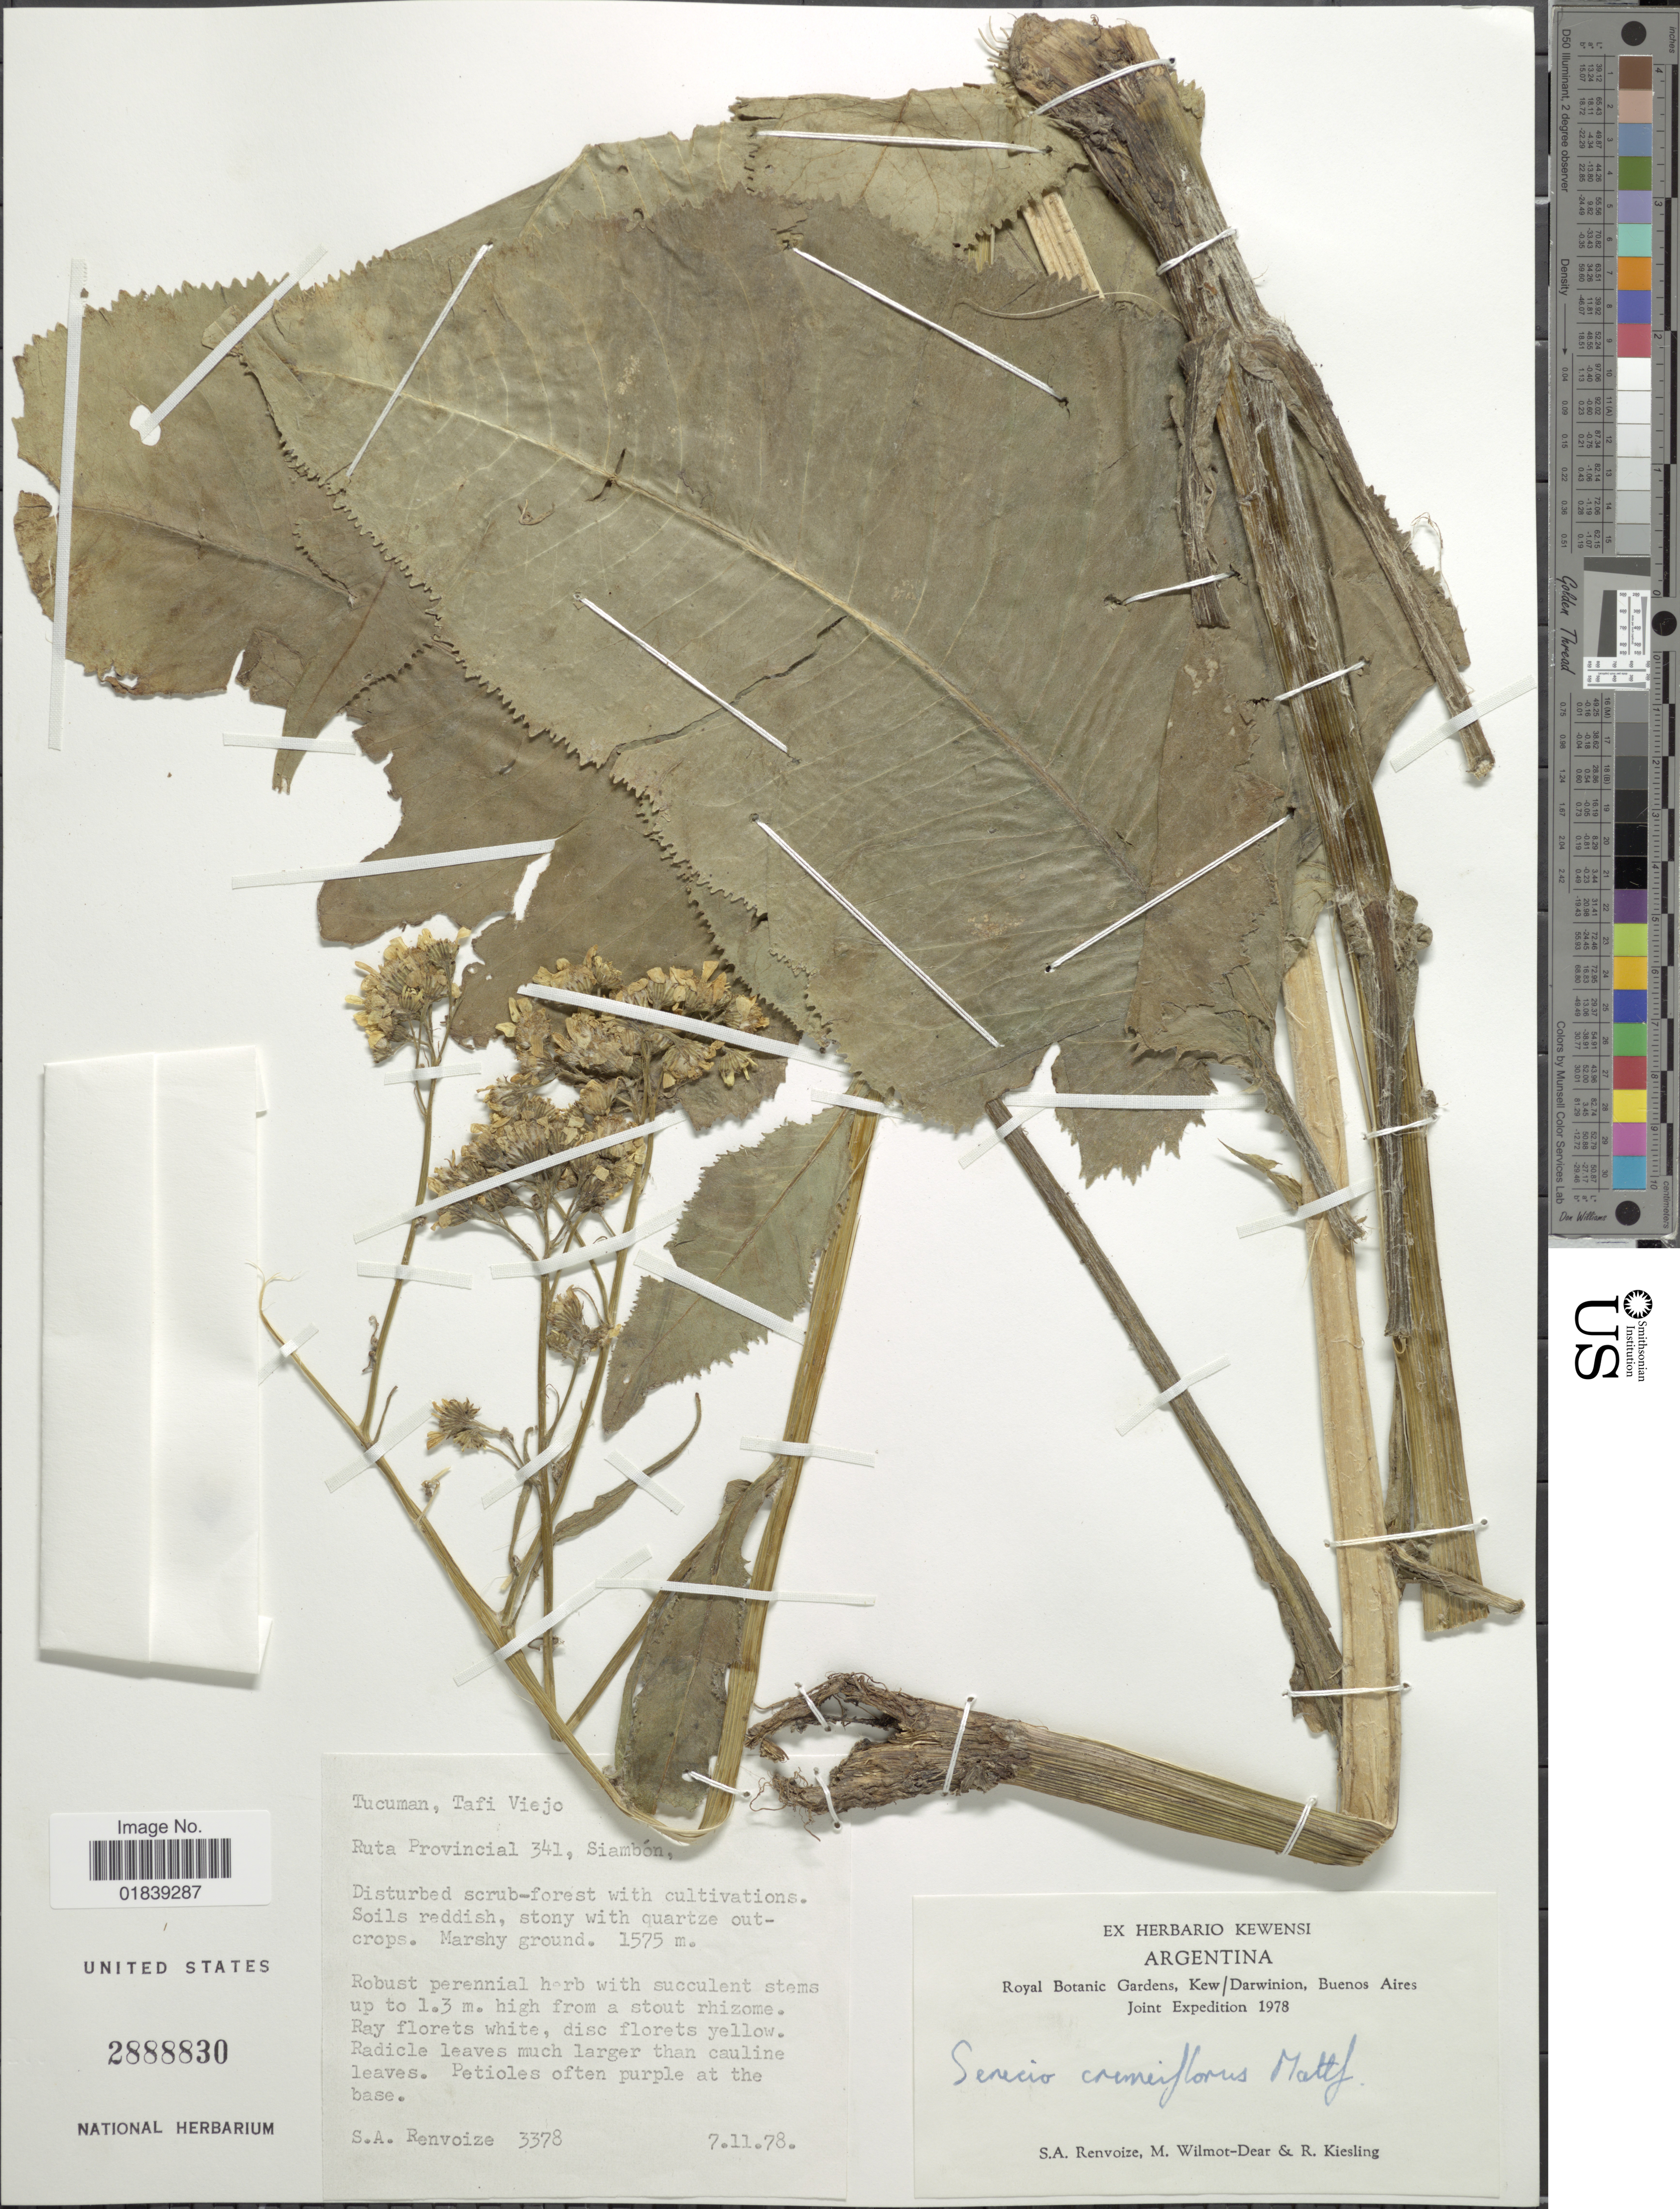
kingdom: Plantae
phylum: Tracheophyta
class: Magnoliopsida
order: Asterales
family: Asteraceae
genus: Senecio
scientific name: Senecio cremeiflorus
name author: Mattf.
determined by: Salomon, Luciana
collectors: S. A. Renvoize, M. Wilmot-Dear & R. Kiesling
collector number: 3378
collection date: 1978-11-07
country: Argentina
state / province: Tucuman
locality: Tafi Viejo, Ruta Provincial 341, Siambon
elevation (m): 1575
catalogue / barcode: US 2888830